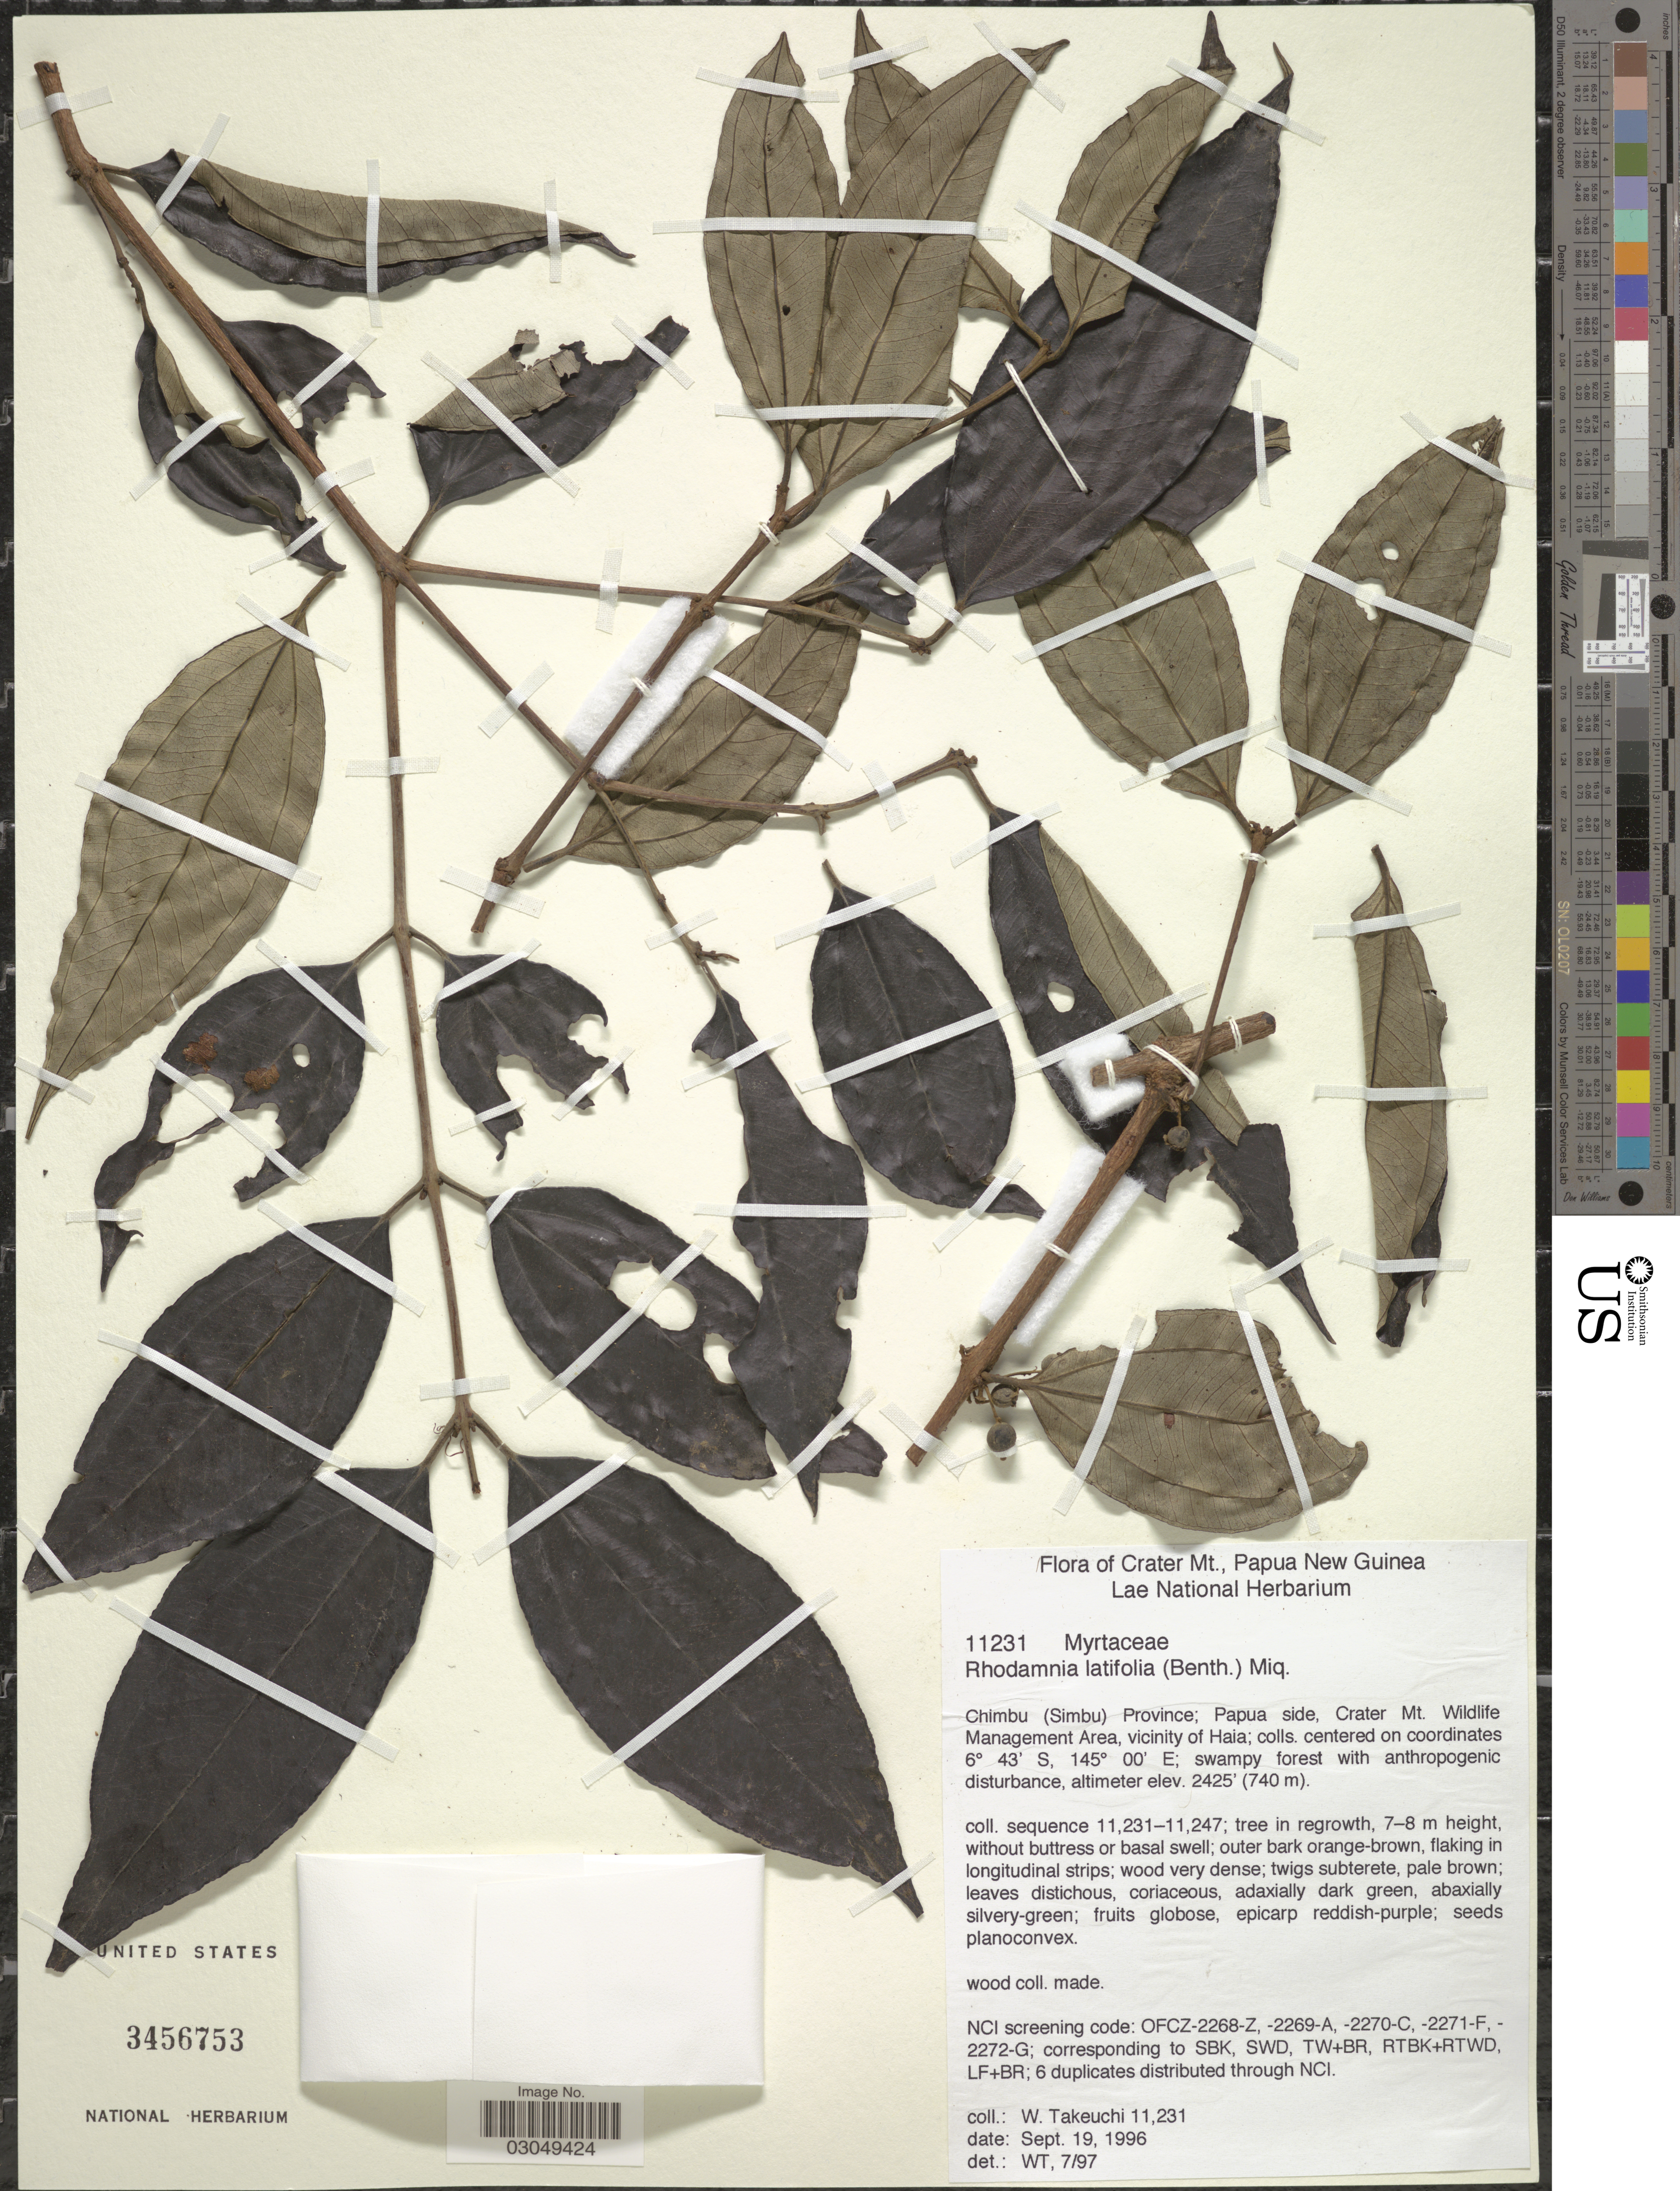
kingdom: Plantae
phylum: Tracheophyta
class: Magnoliopsida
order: Myrtales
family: Myrtaceae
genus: Rhodamnia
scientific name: Rhodamnia latifolia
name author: (Benth.) Miq.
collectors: W. Takeuchi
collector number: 11231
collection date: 1996-09-19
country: Papua New Guinea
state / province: Chimbu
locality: Crater Mt., Chimbu (Simbu) Province; Papua side, Crater Mt. Wildlife Management Area, vicinity of Haia.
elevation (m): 740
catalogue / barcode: US 3456753